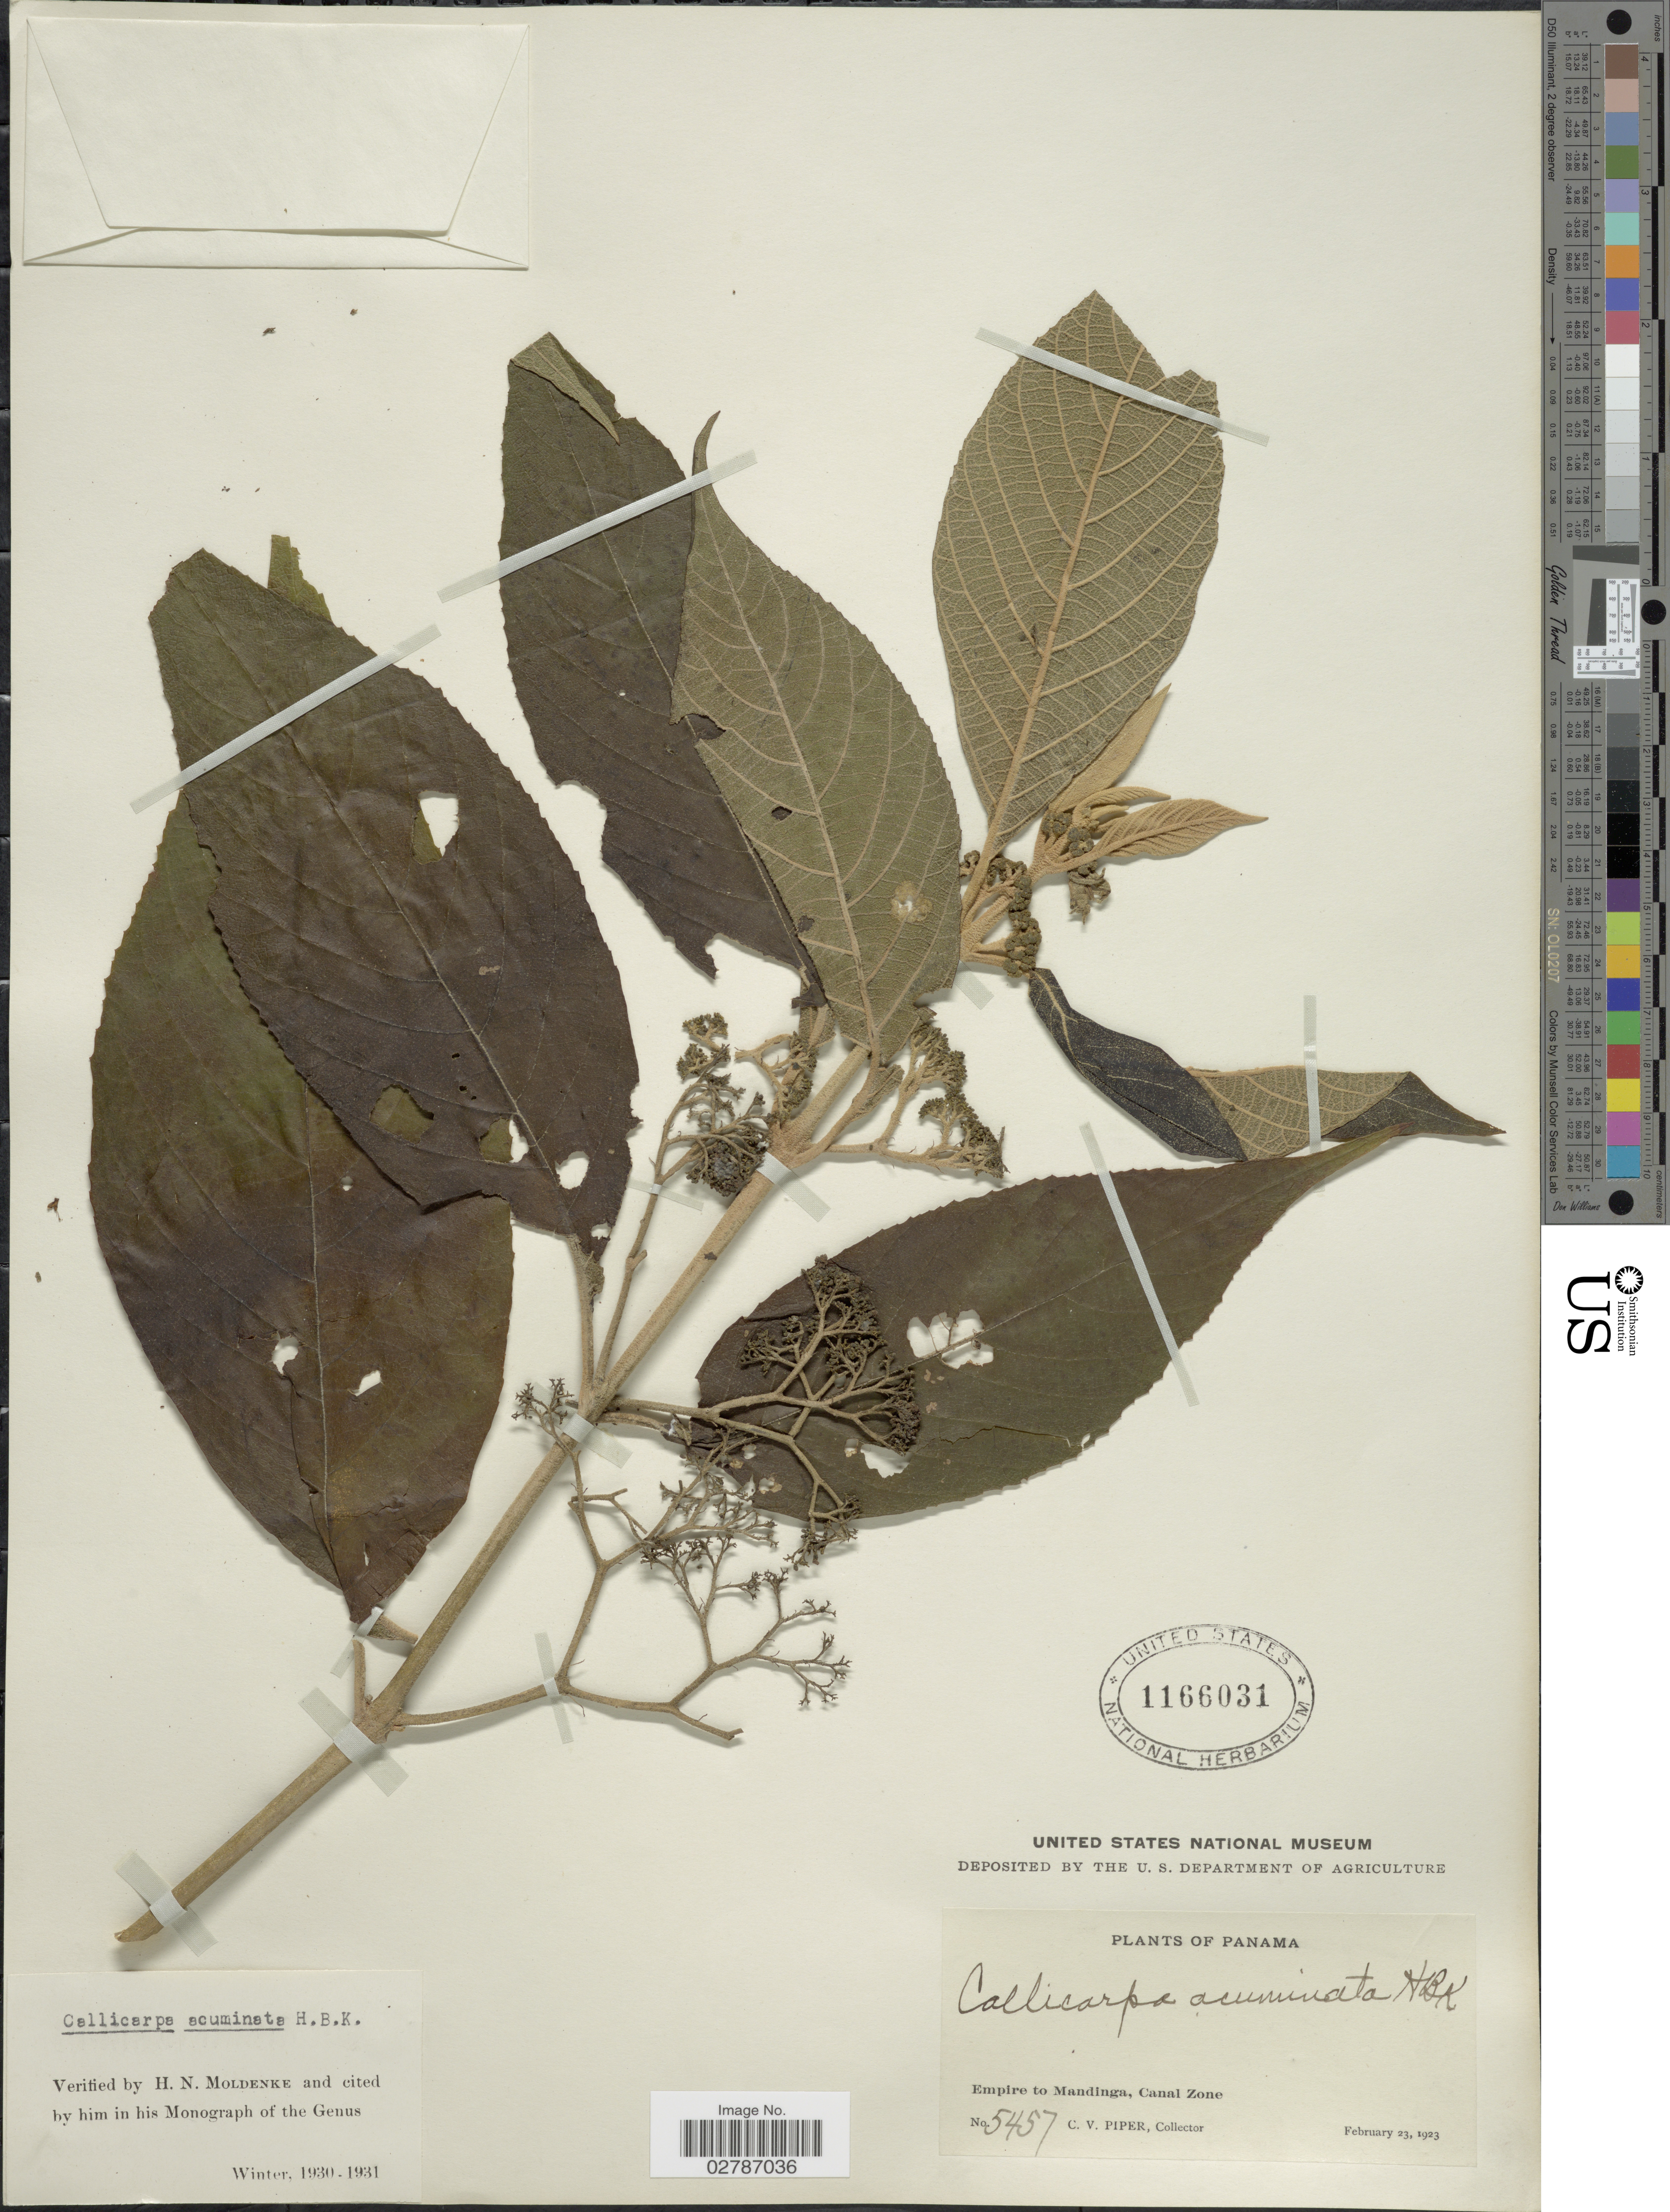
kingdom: Plantae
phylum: Tracheophyta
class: Magnoliopsida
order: Lamiales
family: Lamiaceae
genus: Callicarpa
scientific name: Callicarpa acuminata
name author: Kunth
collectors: C. V. Piper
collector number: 5457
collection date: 1923-02-23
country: Panama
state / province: Colón / Panamá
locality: Empire to Mandinga, Canal Zone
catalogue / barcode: US 1166031